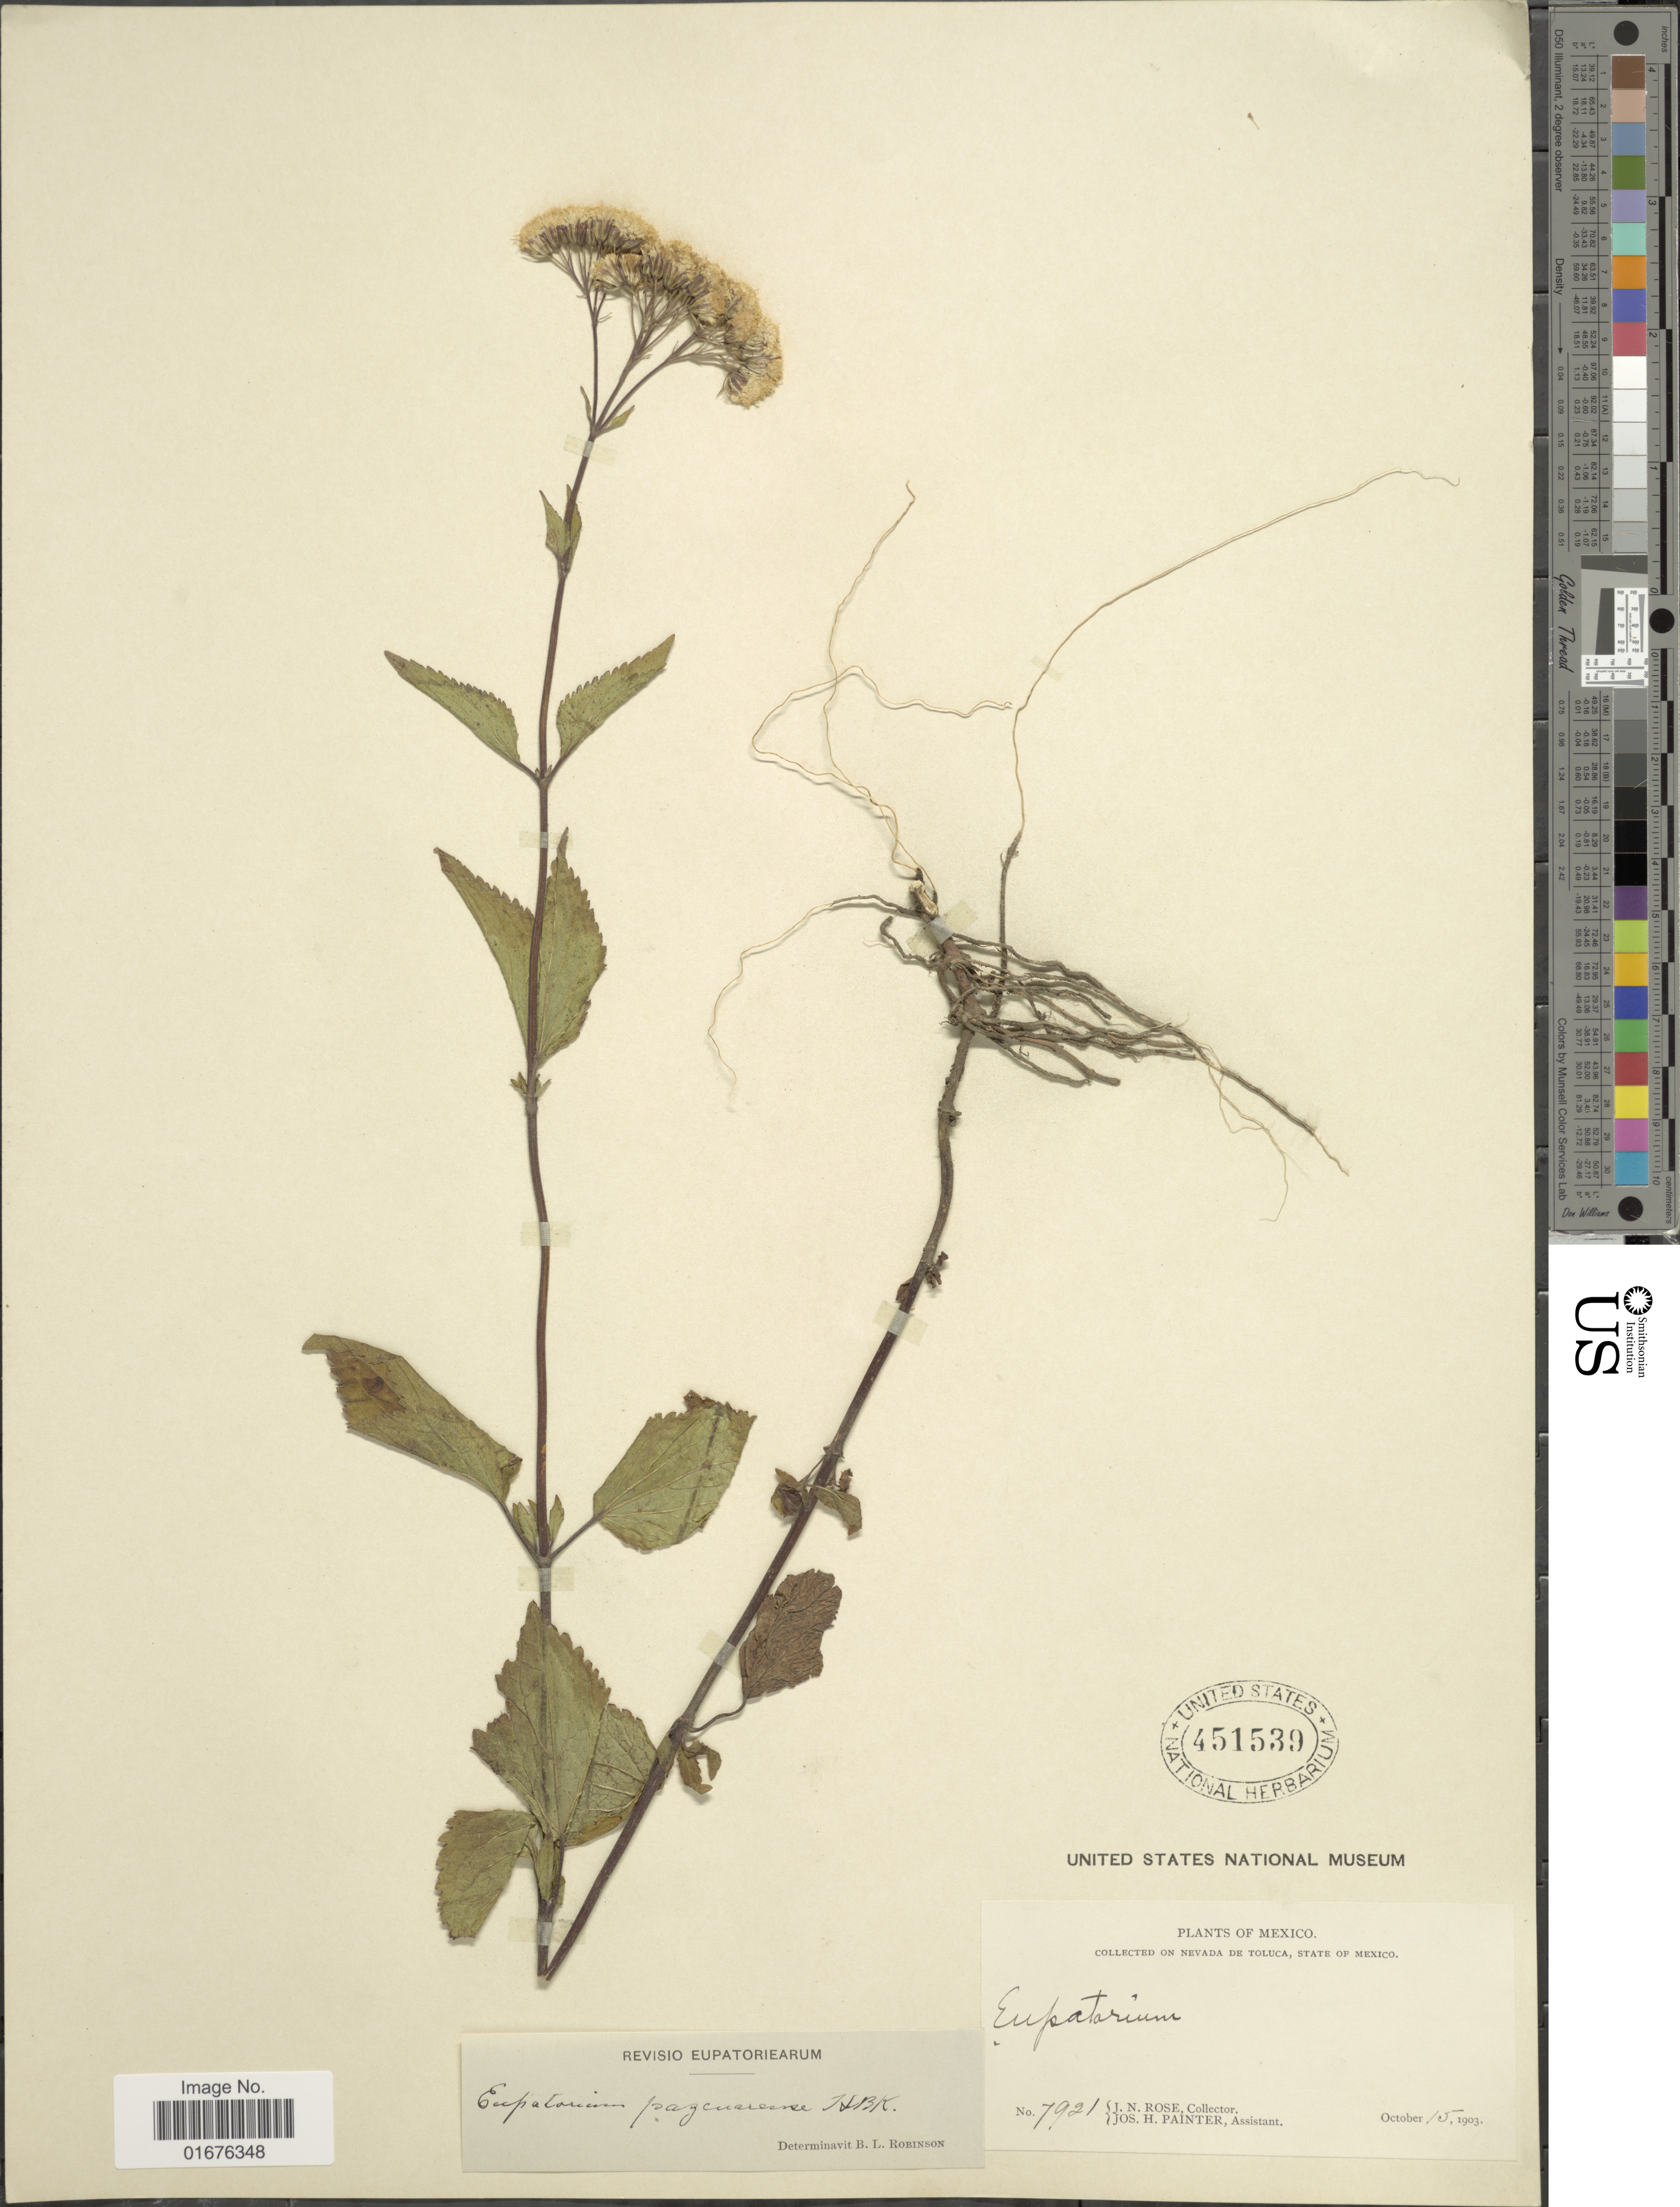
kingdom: Plantae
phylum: Tracheophyta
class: Magnoliopsida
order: Asterales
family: Asteraceae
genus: Ageratina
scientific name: Ageratina pazcuarensis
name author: (Kunth) R.M. King & H. Rob.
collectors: J. N. Rose & J. H. Painter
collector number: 7921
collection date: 1903-10-15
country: Mexico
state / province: México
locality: Nevada de Toluca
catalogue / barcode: US 451539